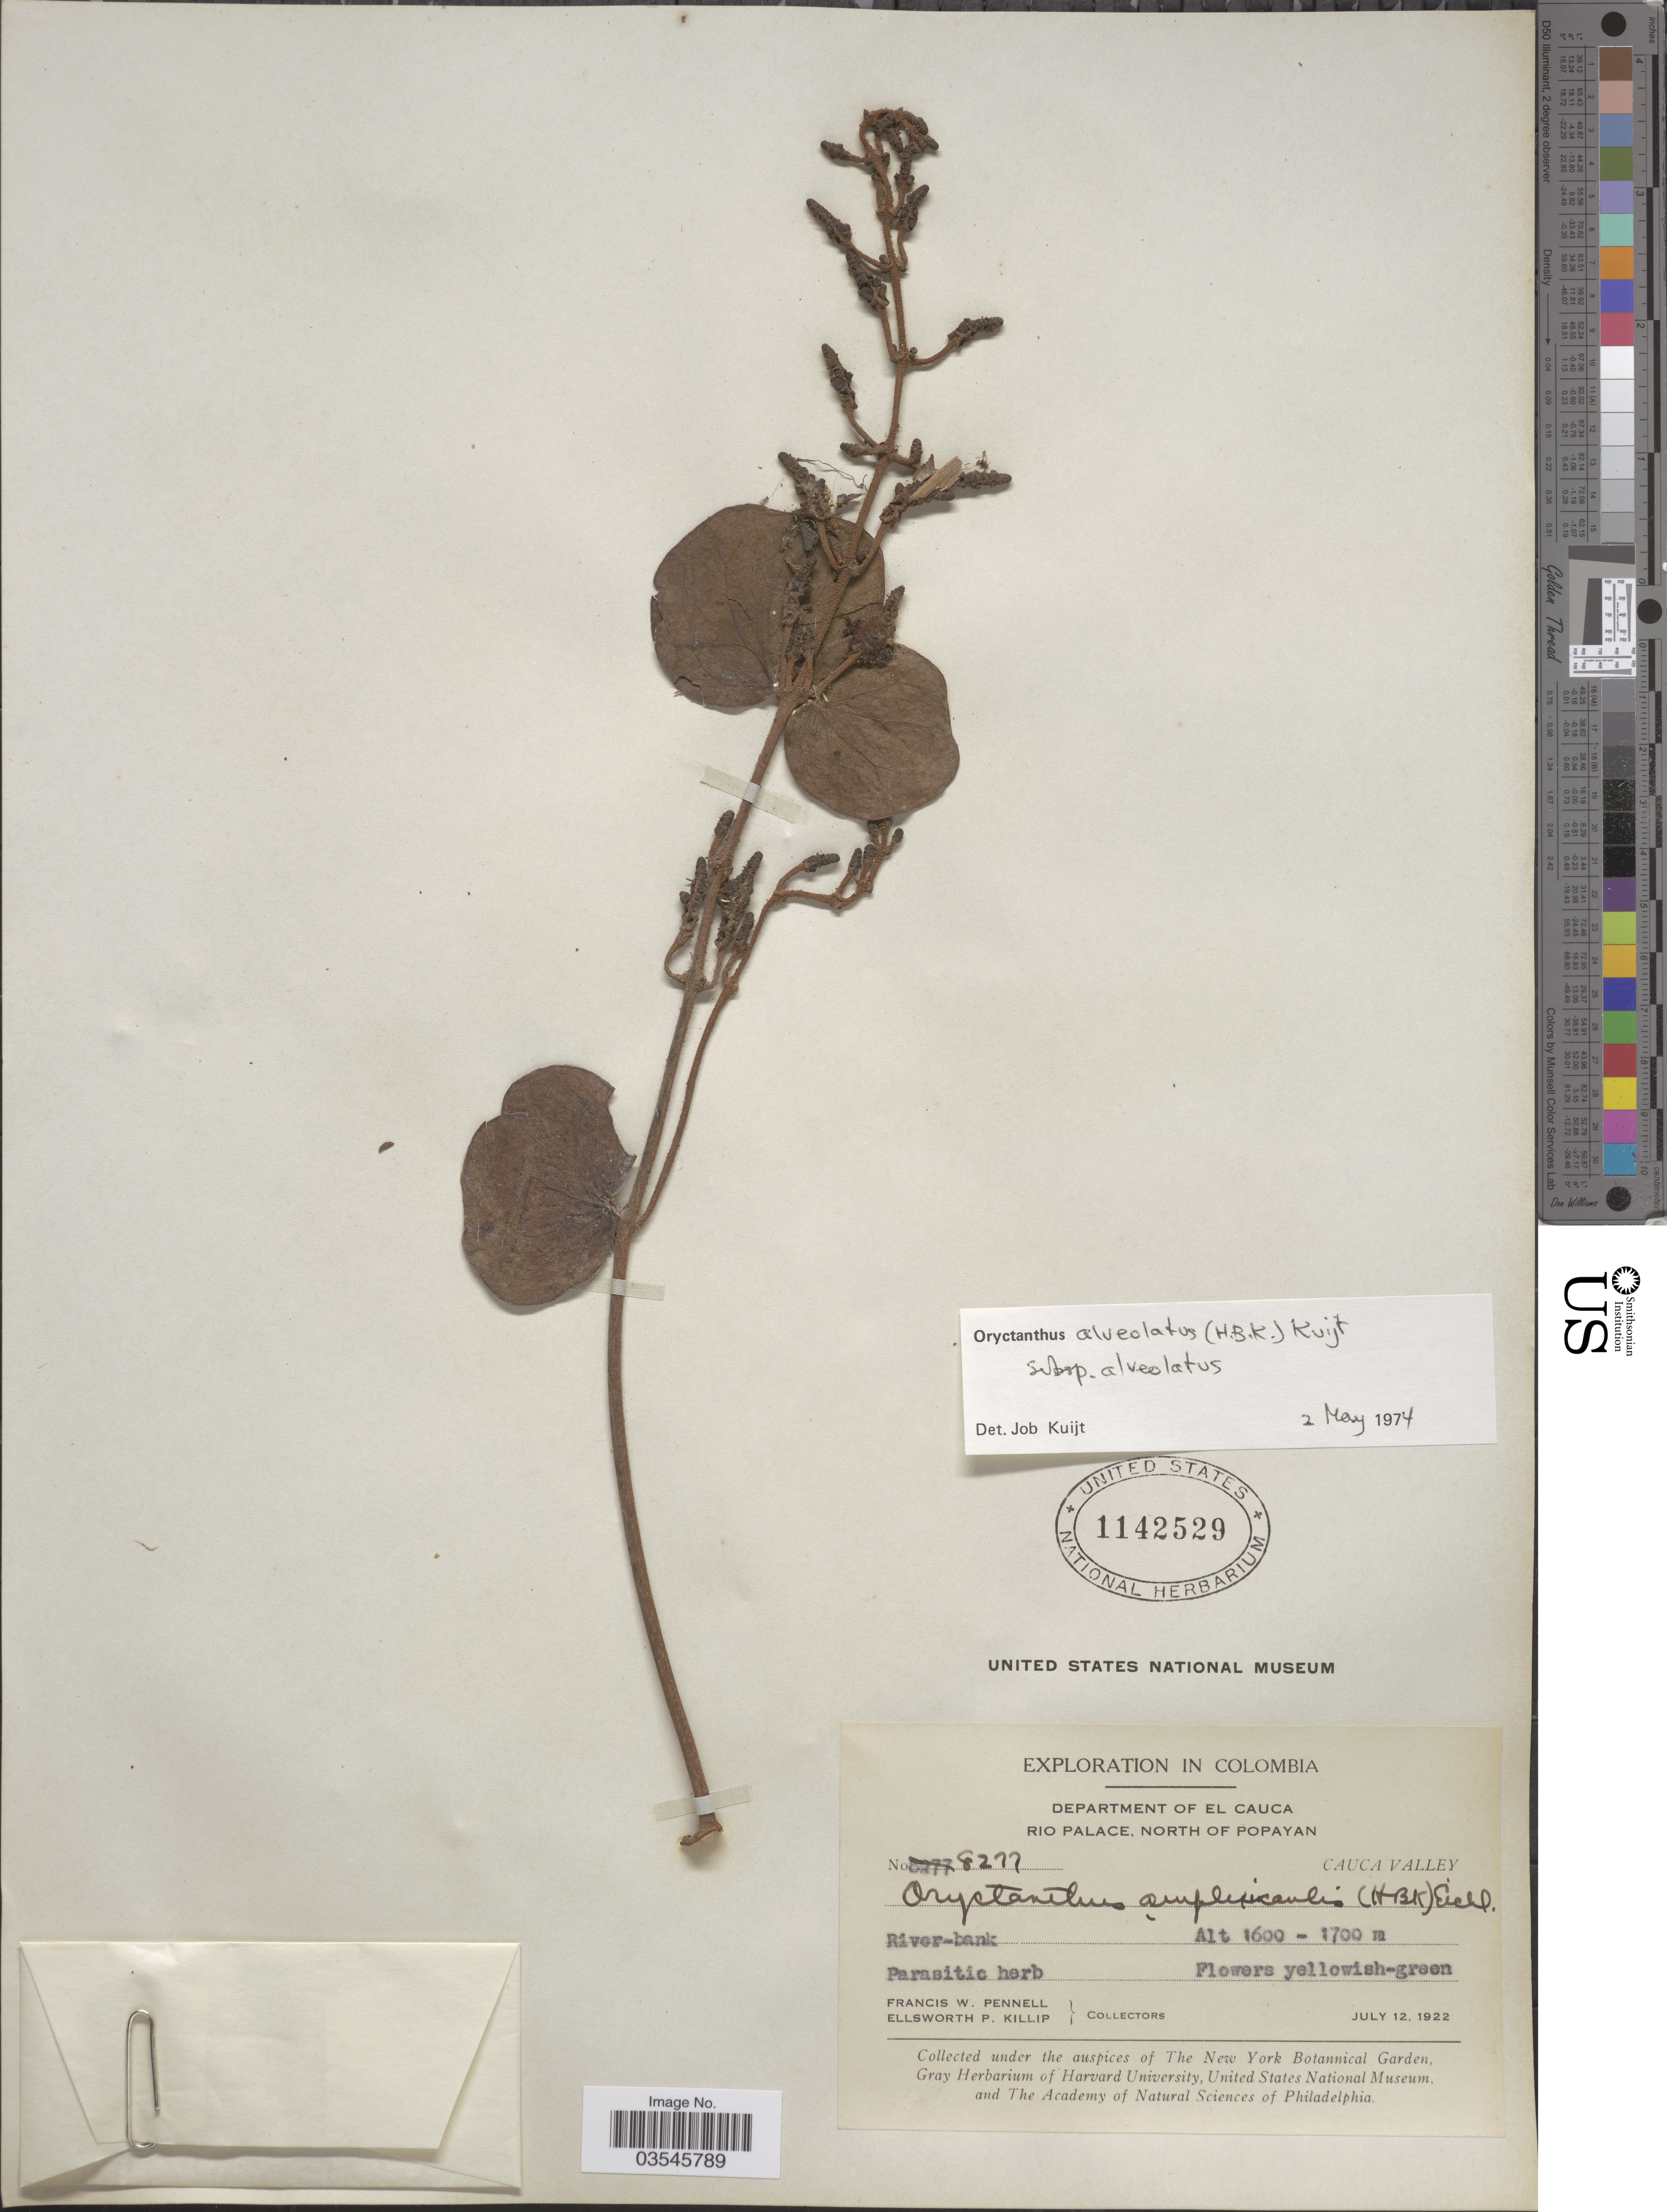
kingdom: Plantae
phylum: Tracheophyta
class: Magnoliopsida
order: Santalales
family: Loranthaceae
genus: Oryctanthus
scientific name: Oryctanthus alveolatus subsp. alveolatus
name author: (Kunth) Kuijt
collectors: F. W. Pennell & E. P. Killip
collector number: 8277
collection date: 1922-07-12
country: Colombia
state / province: Cauca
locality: Department of El Cauca. Rio Palace, North of Popayan. Cauca Valley.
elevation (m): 1600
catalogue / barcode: US 1142529